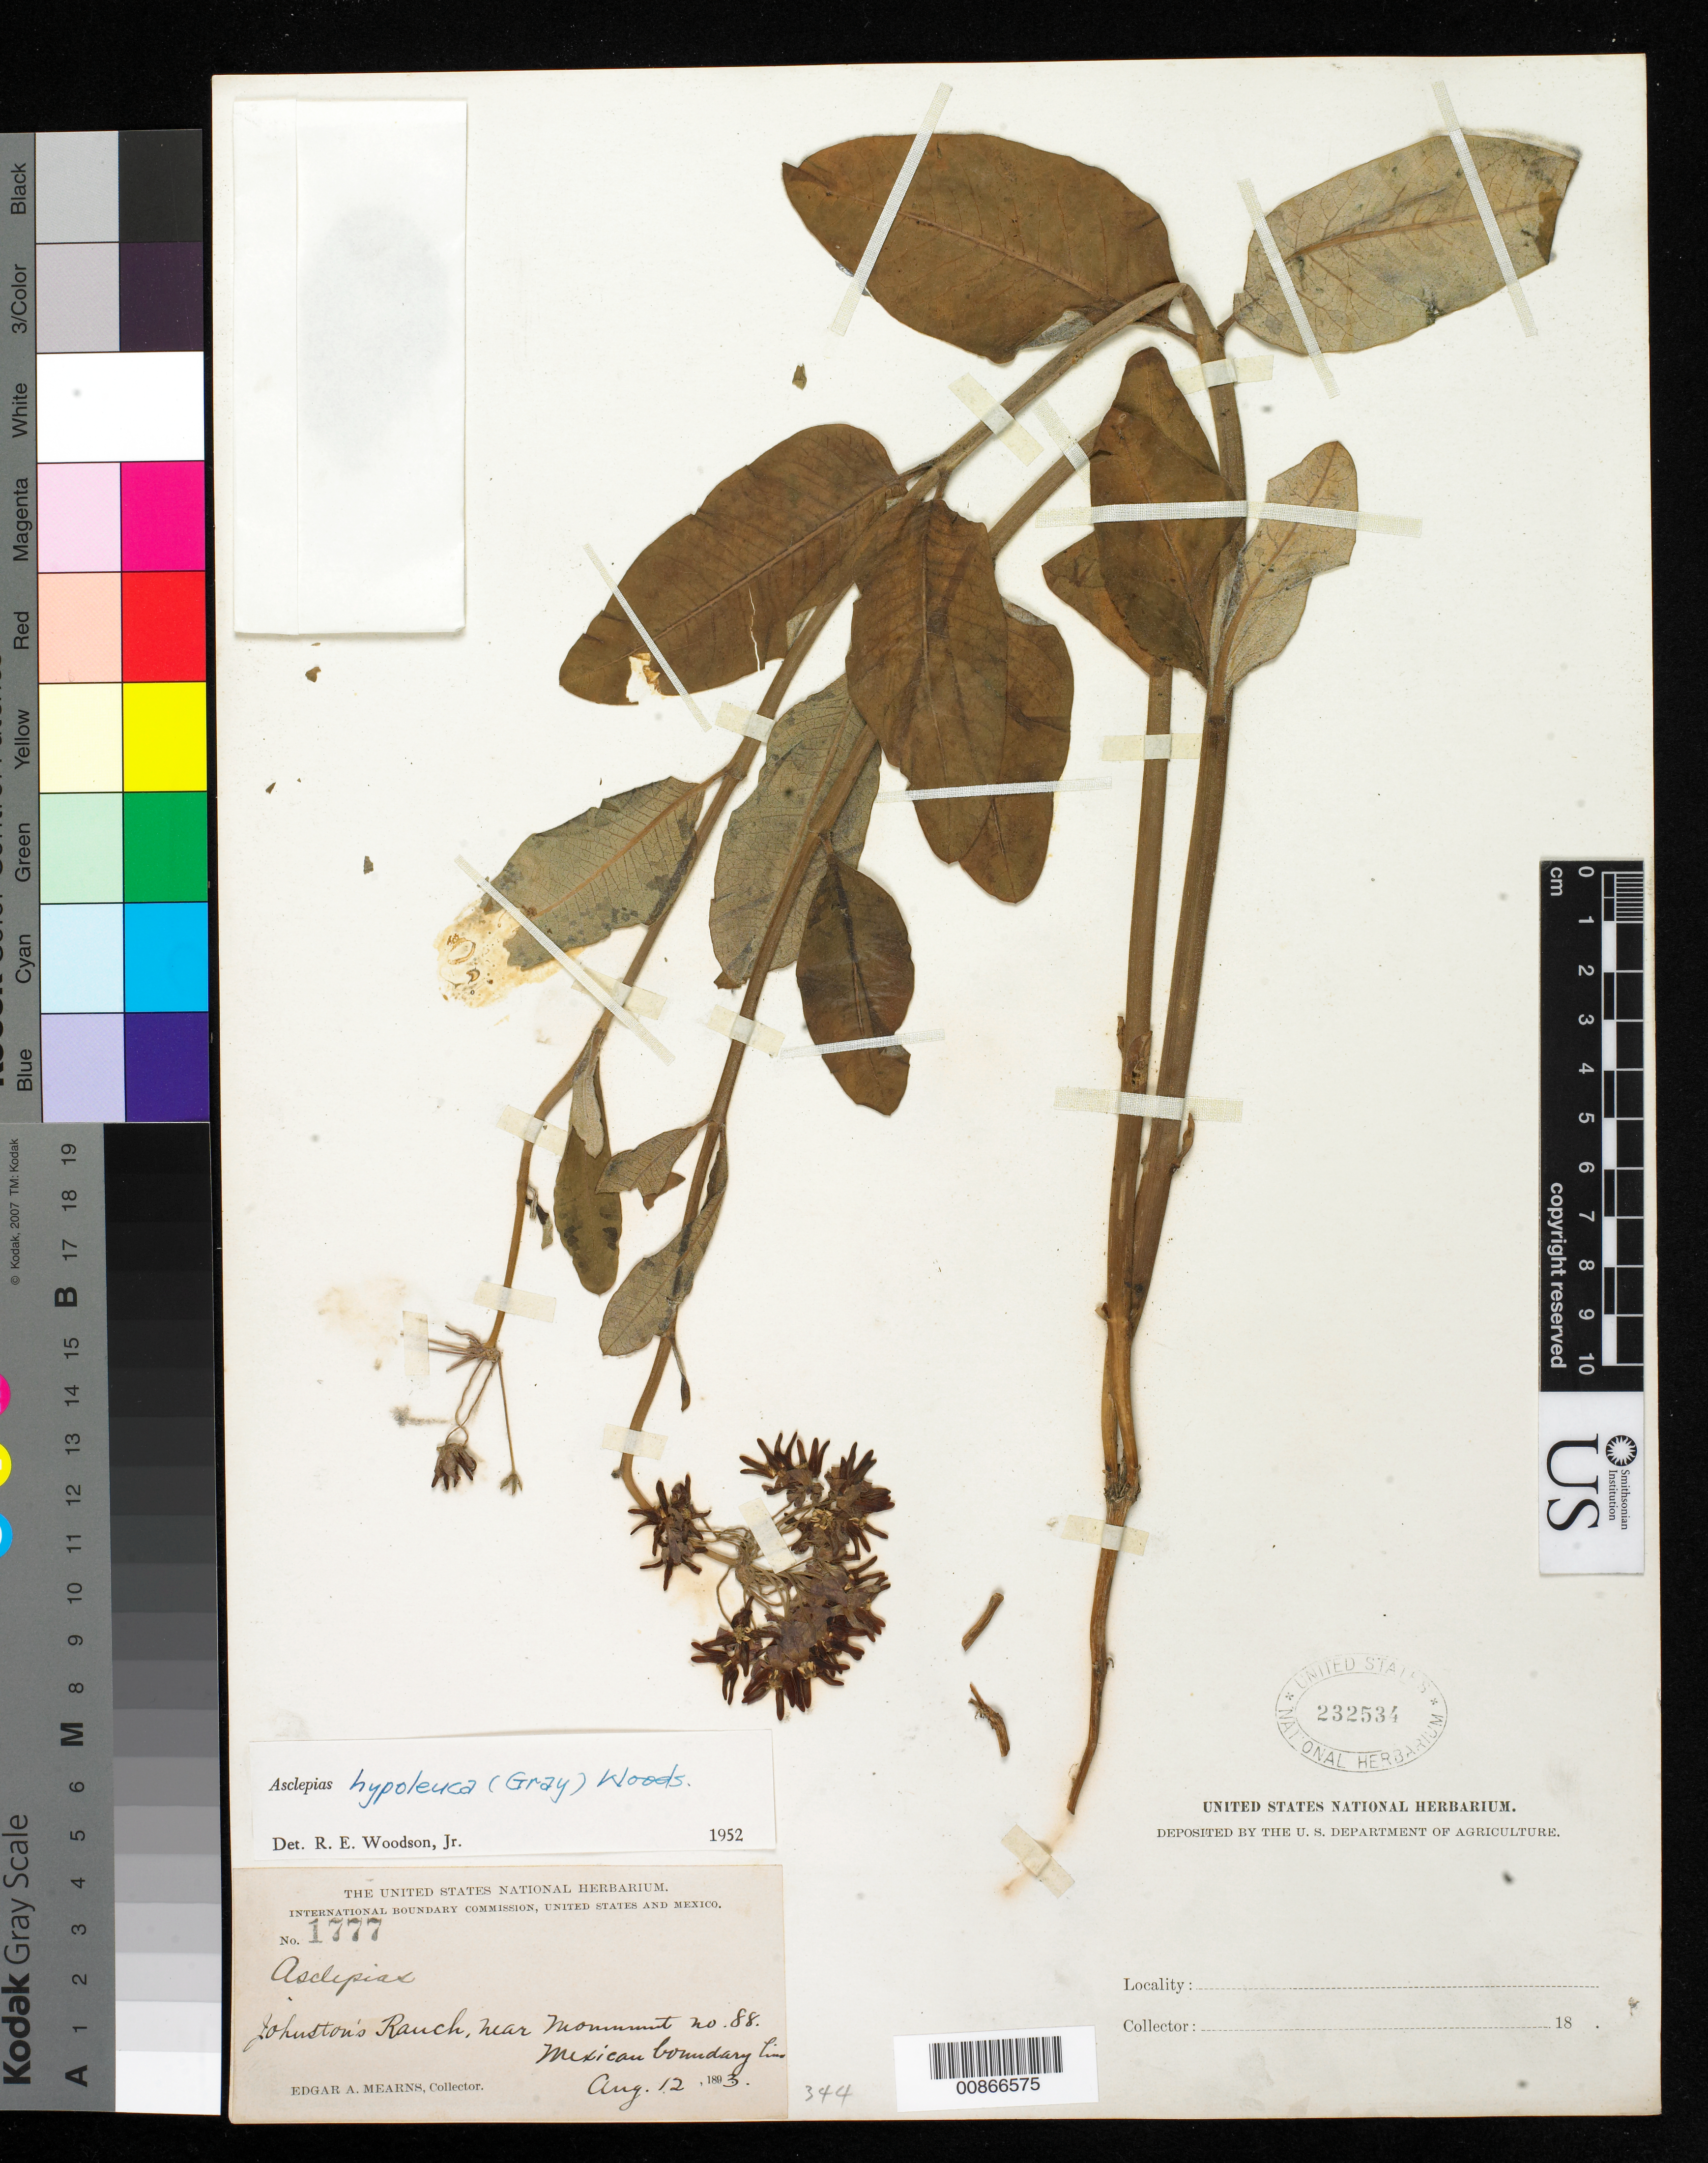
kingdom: Plantae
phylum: Tracheophyta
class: Magnoliopsida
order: Gentianales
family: Apocynaceae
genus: Asclepias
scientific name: Asclepias hypoleuca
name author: (A. Gray) Woodson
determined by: Woodson, R. E., Jr.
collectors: E. A. Mearns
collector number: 1777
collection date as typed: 12 Aug 1893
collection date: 1893-08-12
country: United States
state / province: Arizona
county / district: Cochise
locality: Johnston's Ranch, near monument no. 88. Mexican Boundary Line.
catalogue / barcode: US 232534